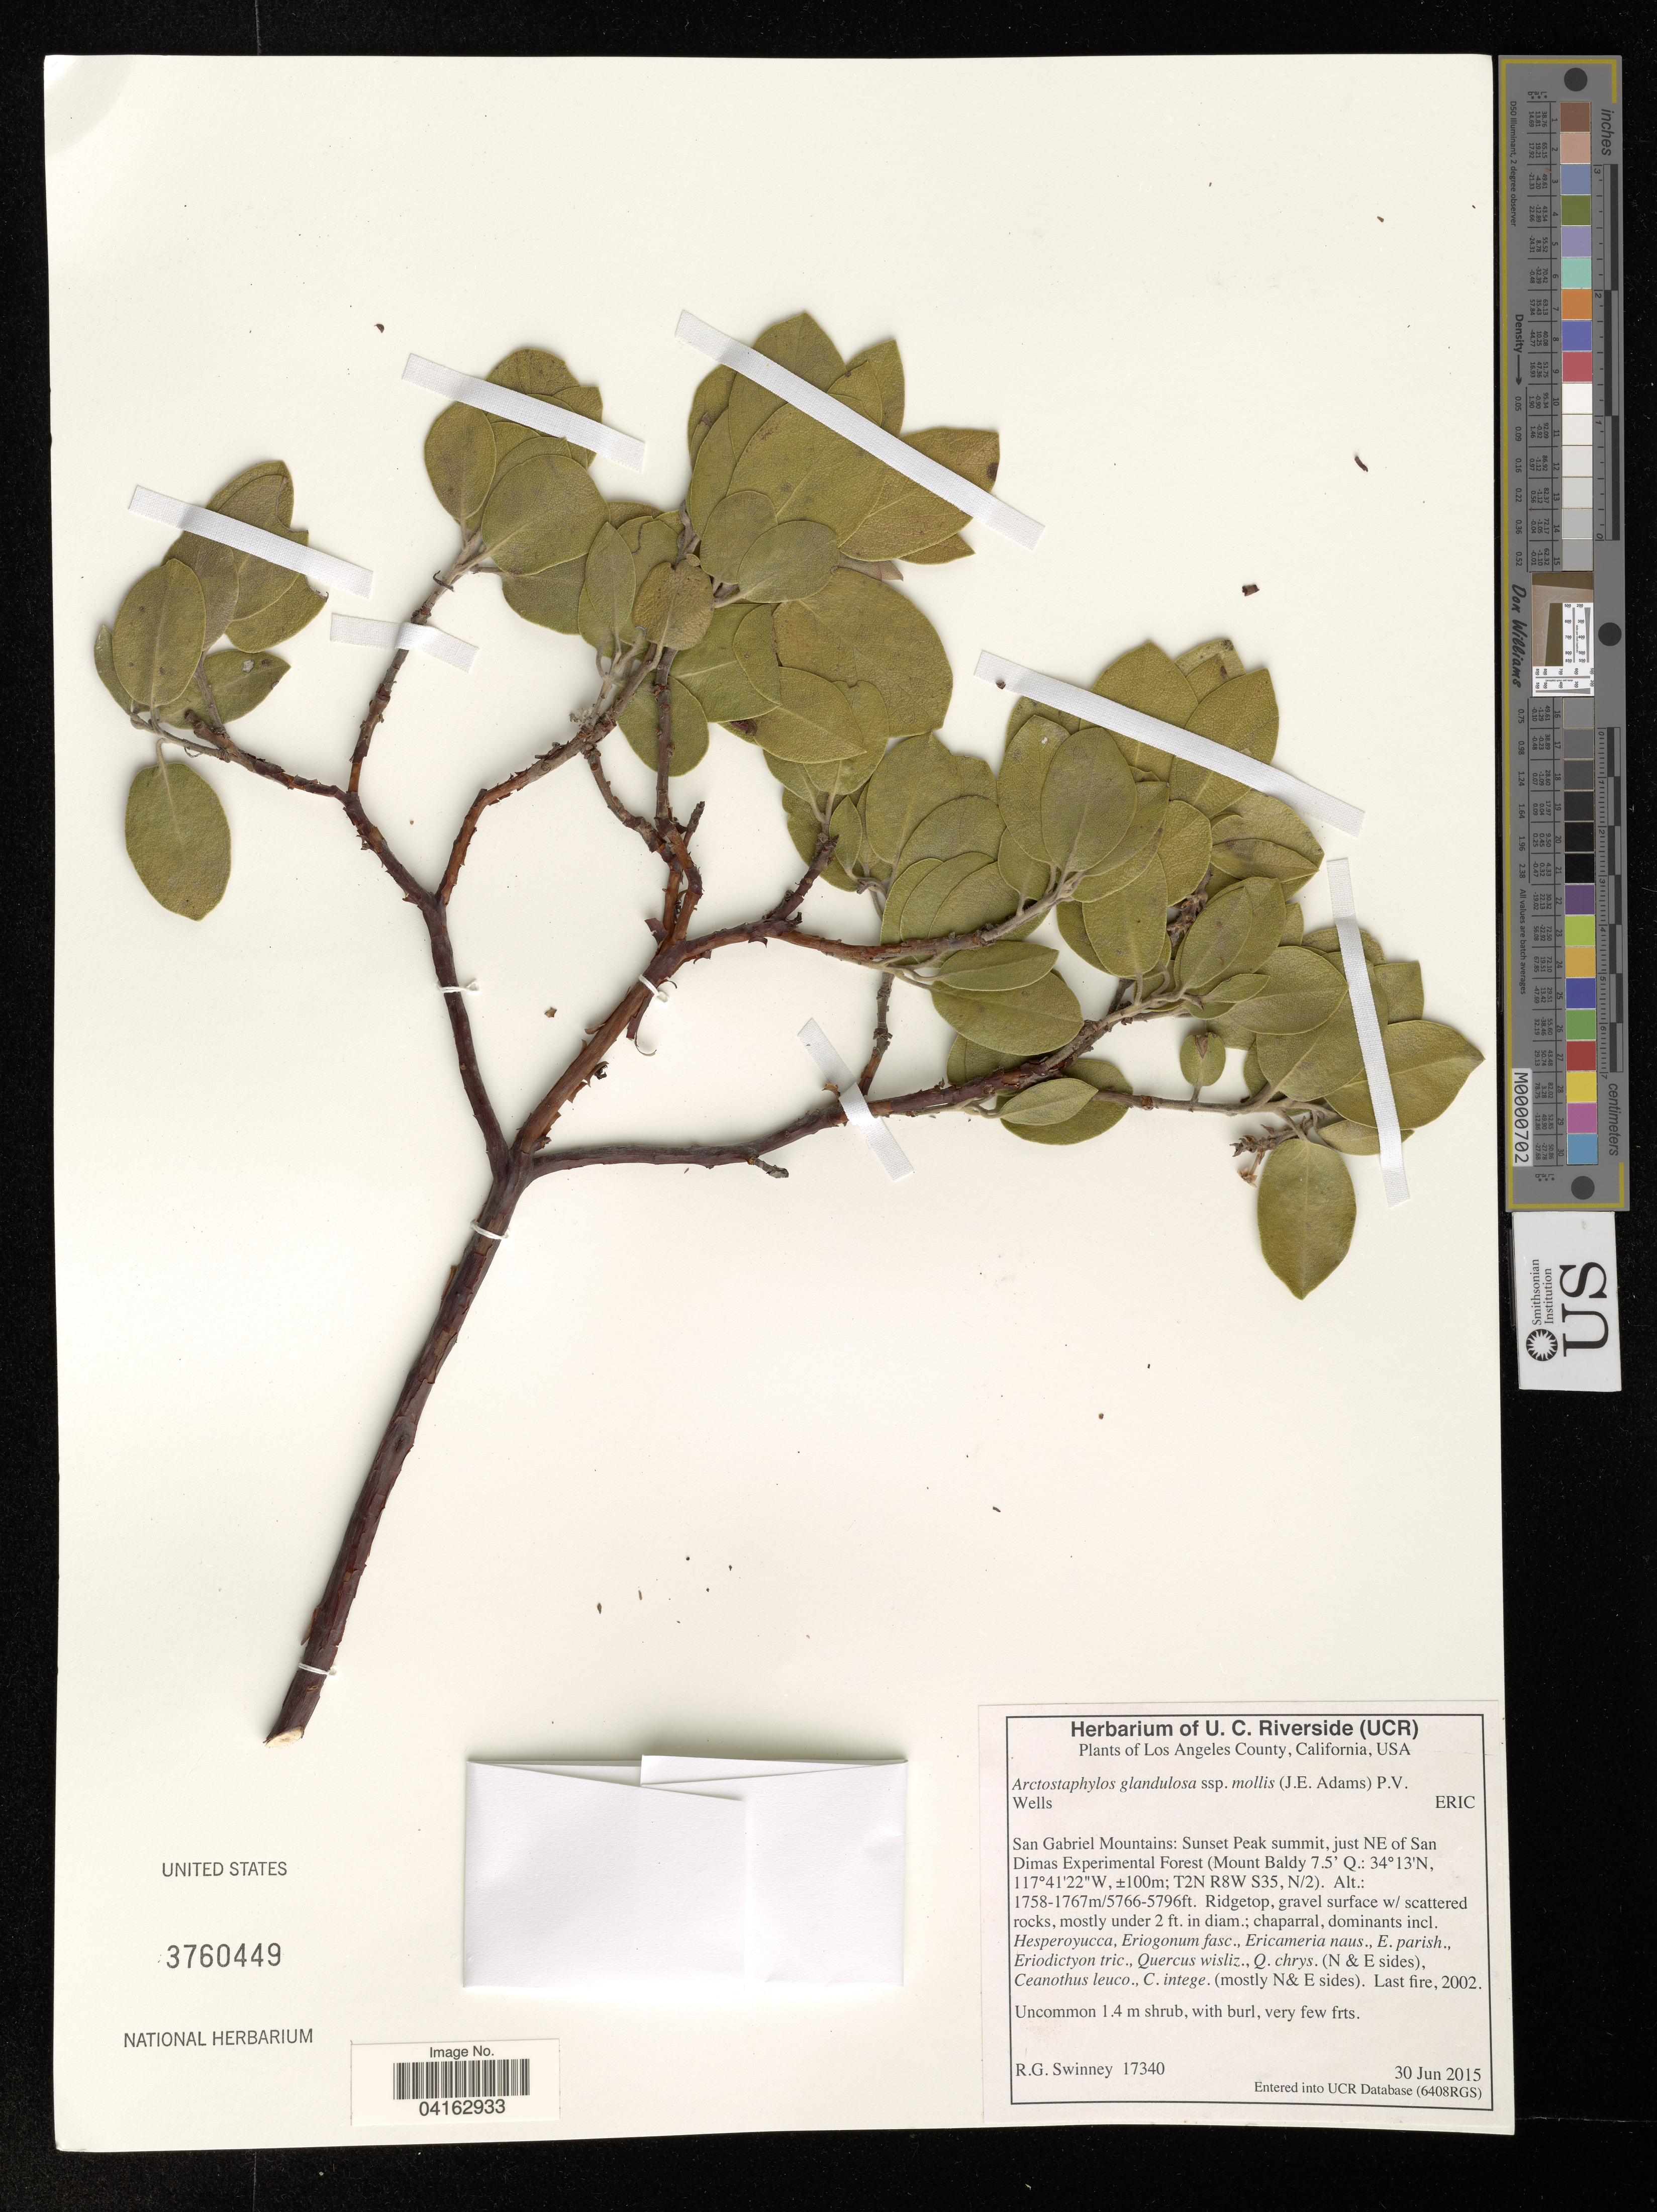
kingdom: Plantae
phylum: Tracheophyta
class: Magnoliopsida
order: Ericales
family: Ericaceae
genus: Arctostaphylos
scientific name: Arctostaphylos glandulosa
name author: Eastw.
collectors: R. Swinney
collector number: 17340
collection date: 2015-06-30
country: United States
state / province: California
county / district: Los Angeles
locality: Los Angeles County. San Gabriel Mountains: Sunset Peak summit, just NE of San Dimas Experimental Forest.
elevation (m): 1758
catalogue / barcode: US 3760449